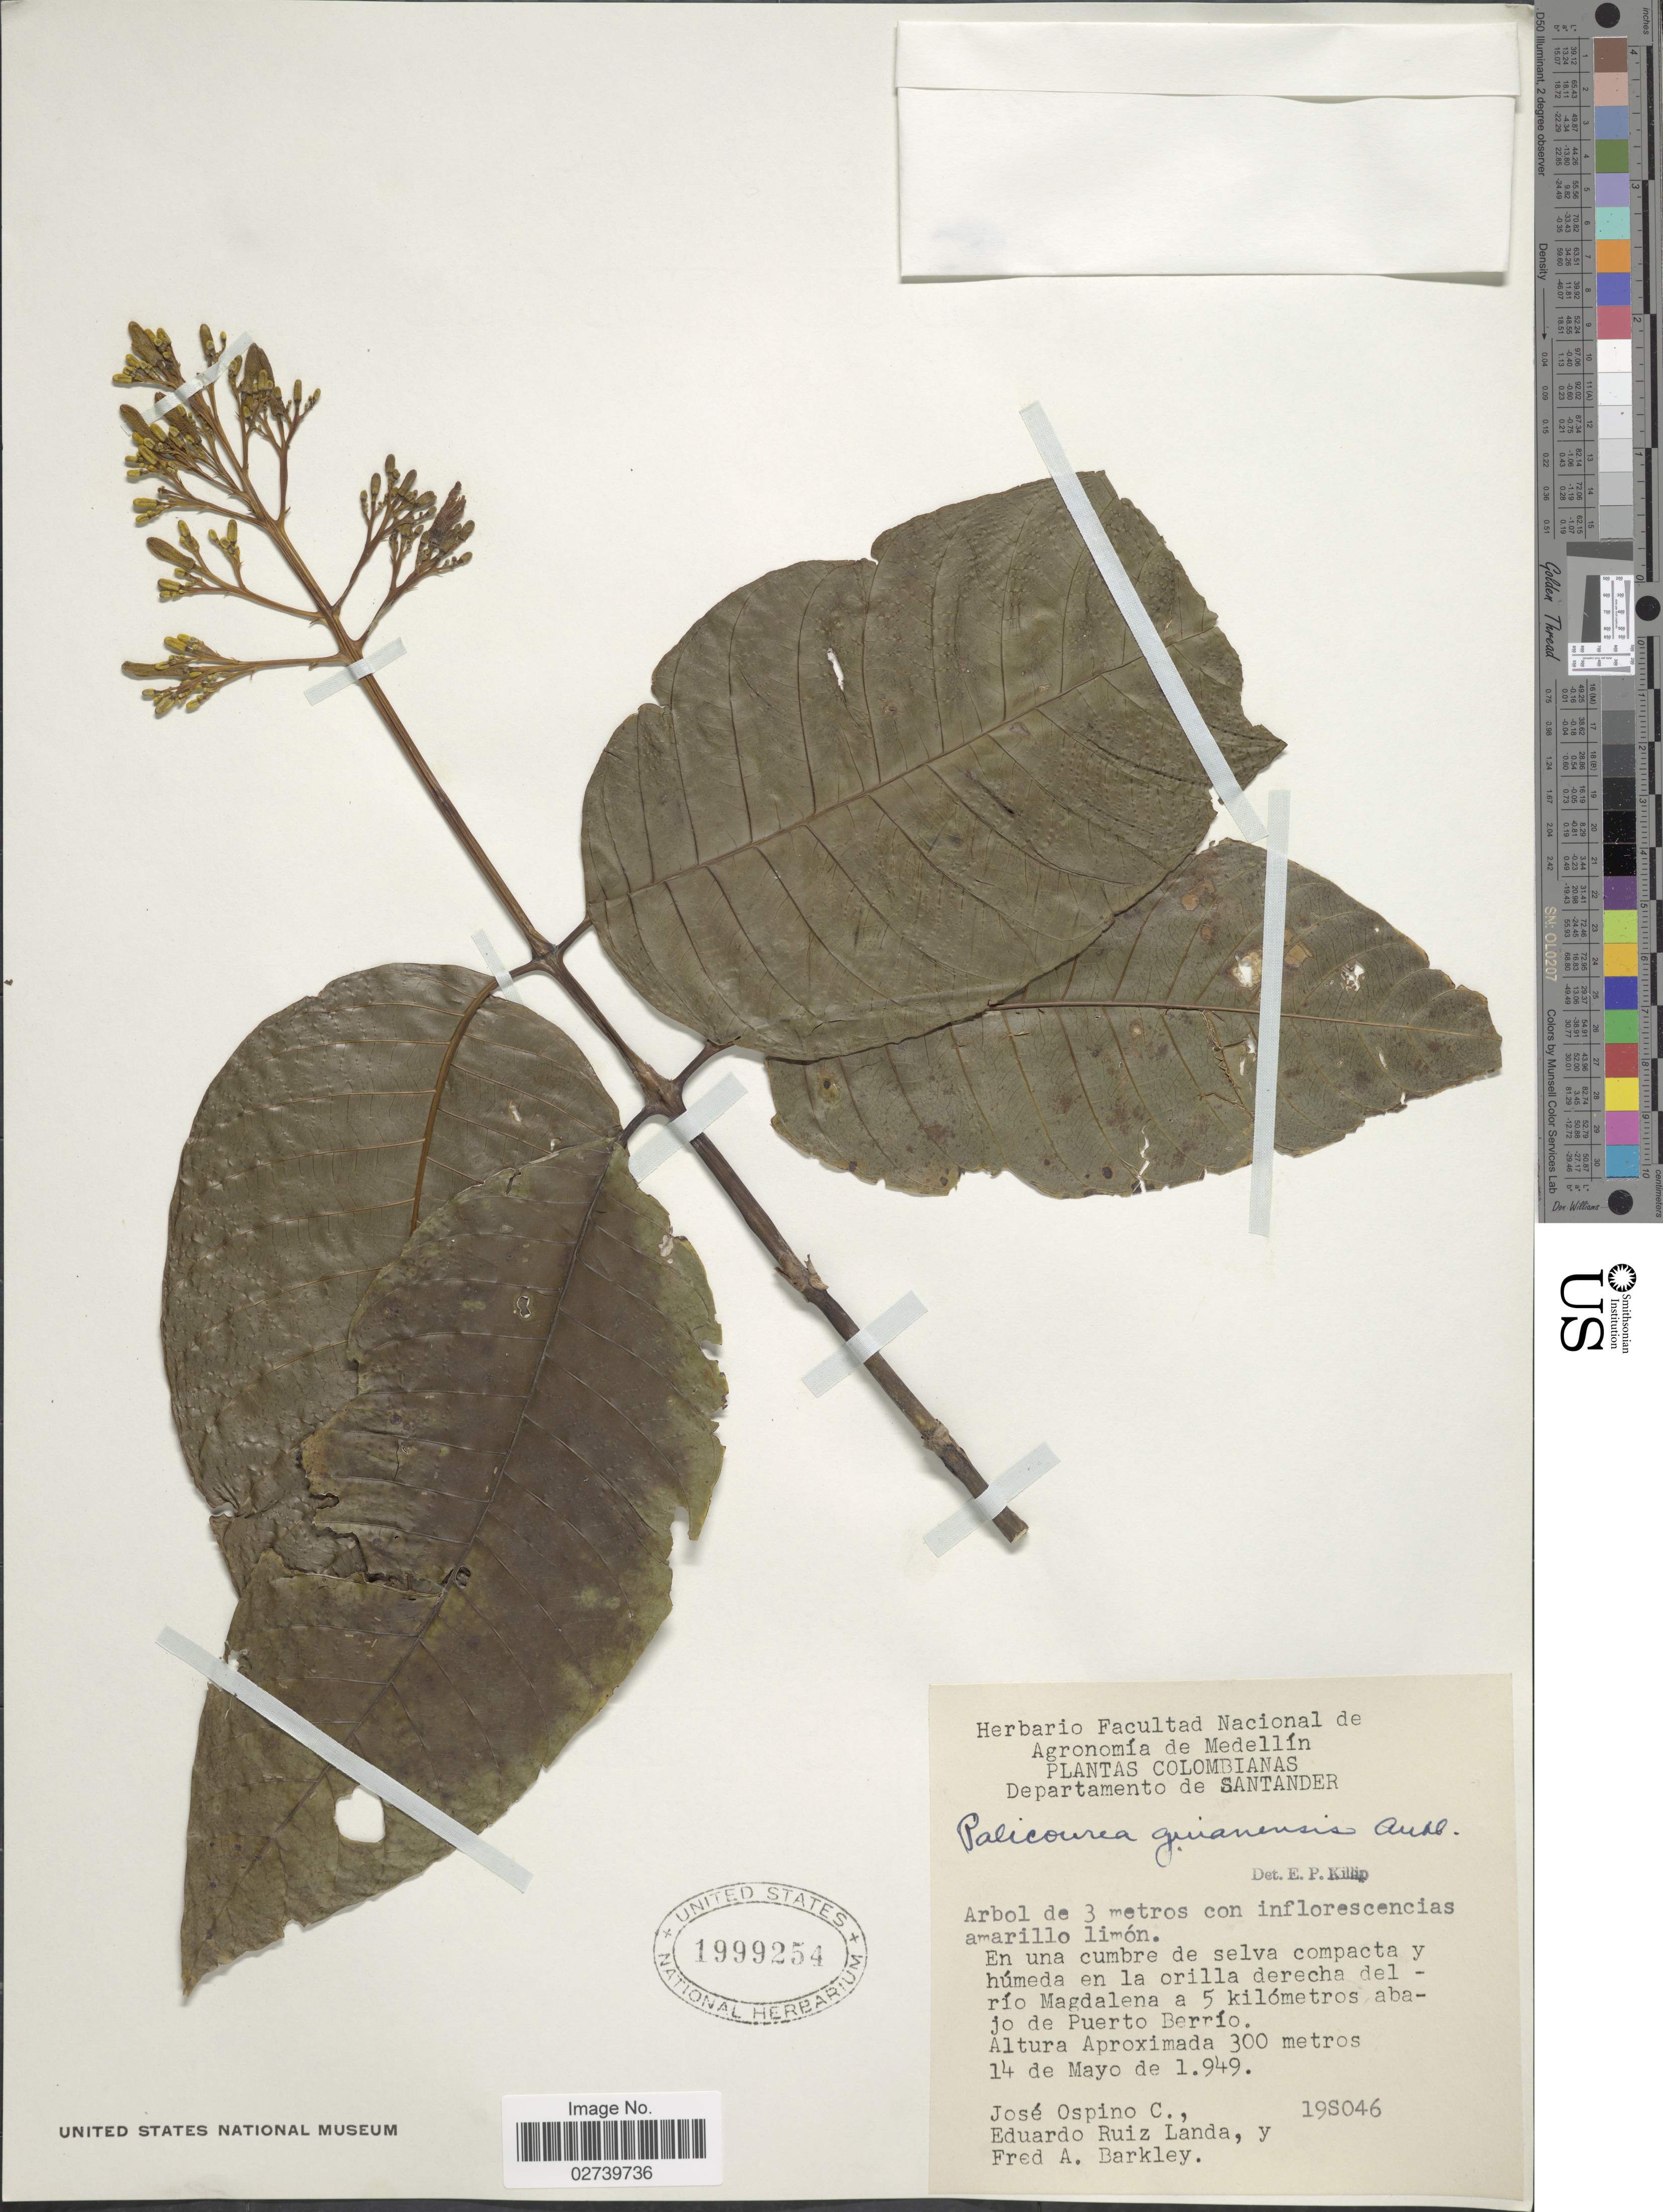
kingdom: Plantae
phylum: Tracheophyta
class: Magnoliopsida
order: Gentianales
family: Rubiaceae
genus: Palicourea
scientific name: Palicourea guianensis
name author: Aubl.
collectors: C. José-Ospino, E. Ruiz Landa & F. A. Barkley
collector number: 19SO46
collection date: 1949-05-14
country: Colombia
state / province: Santander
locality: Río Magdalena a 5 kilómetros abajo de Puerto Berrío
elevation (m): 300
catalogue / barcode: US 1999254